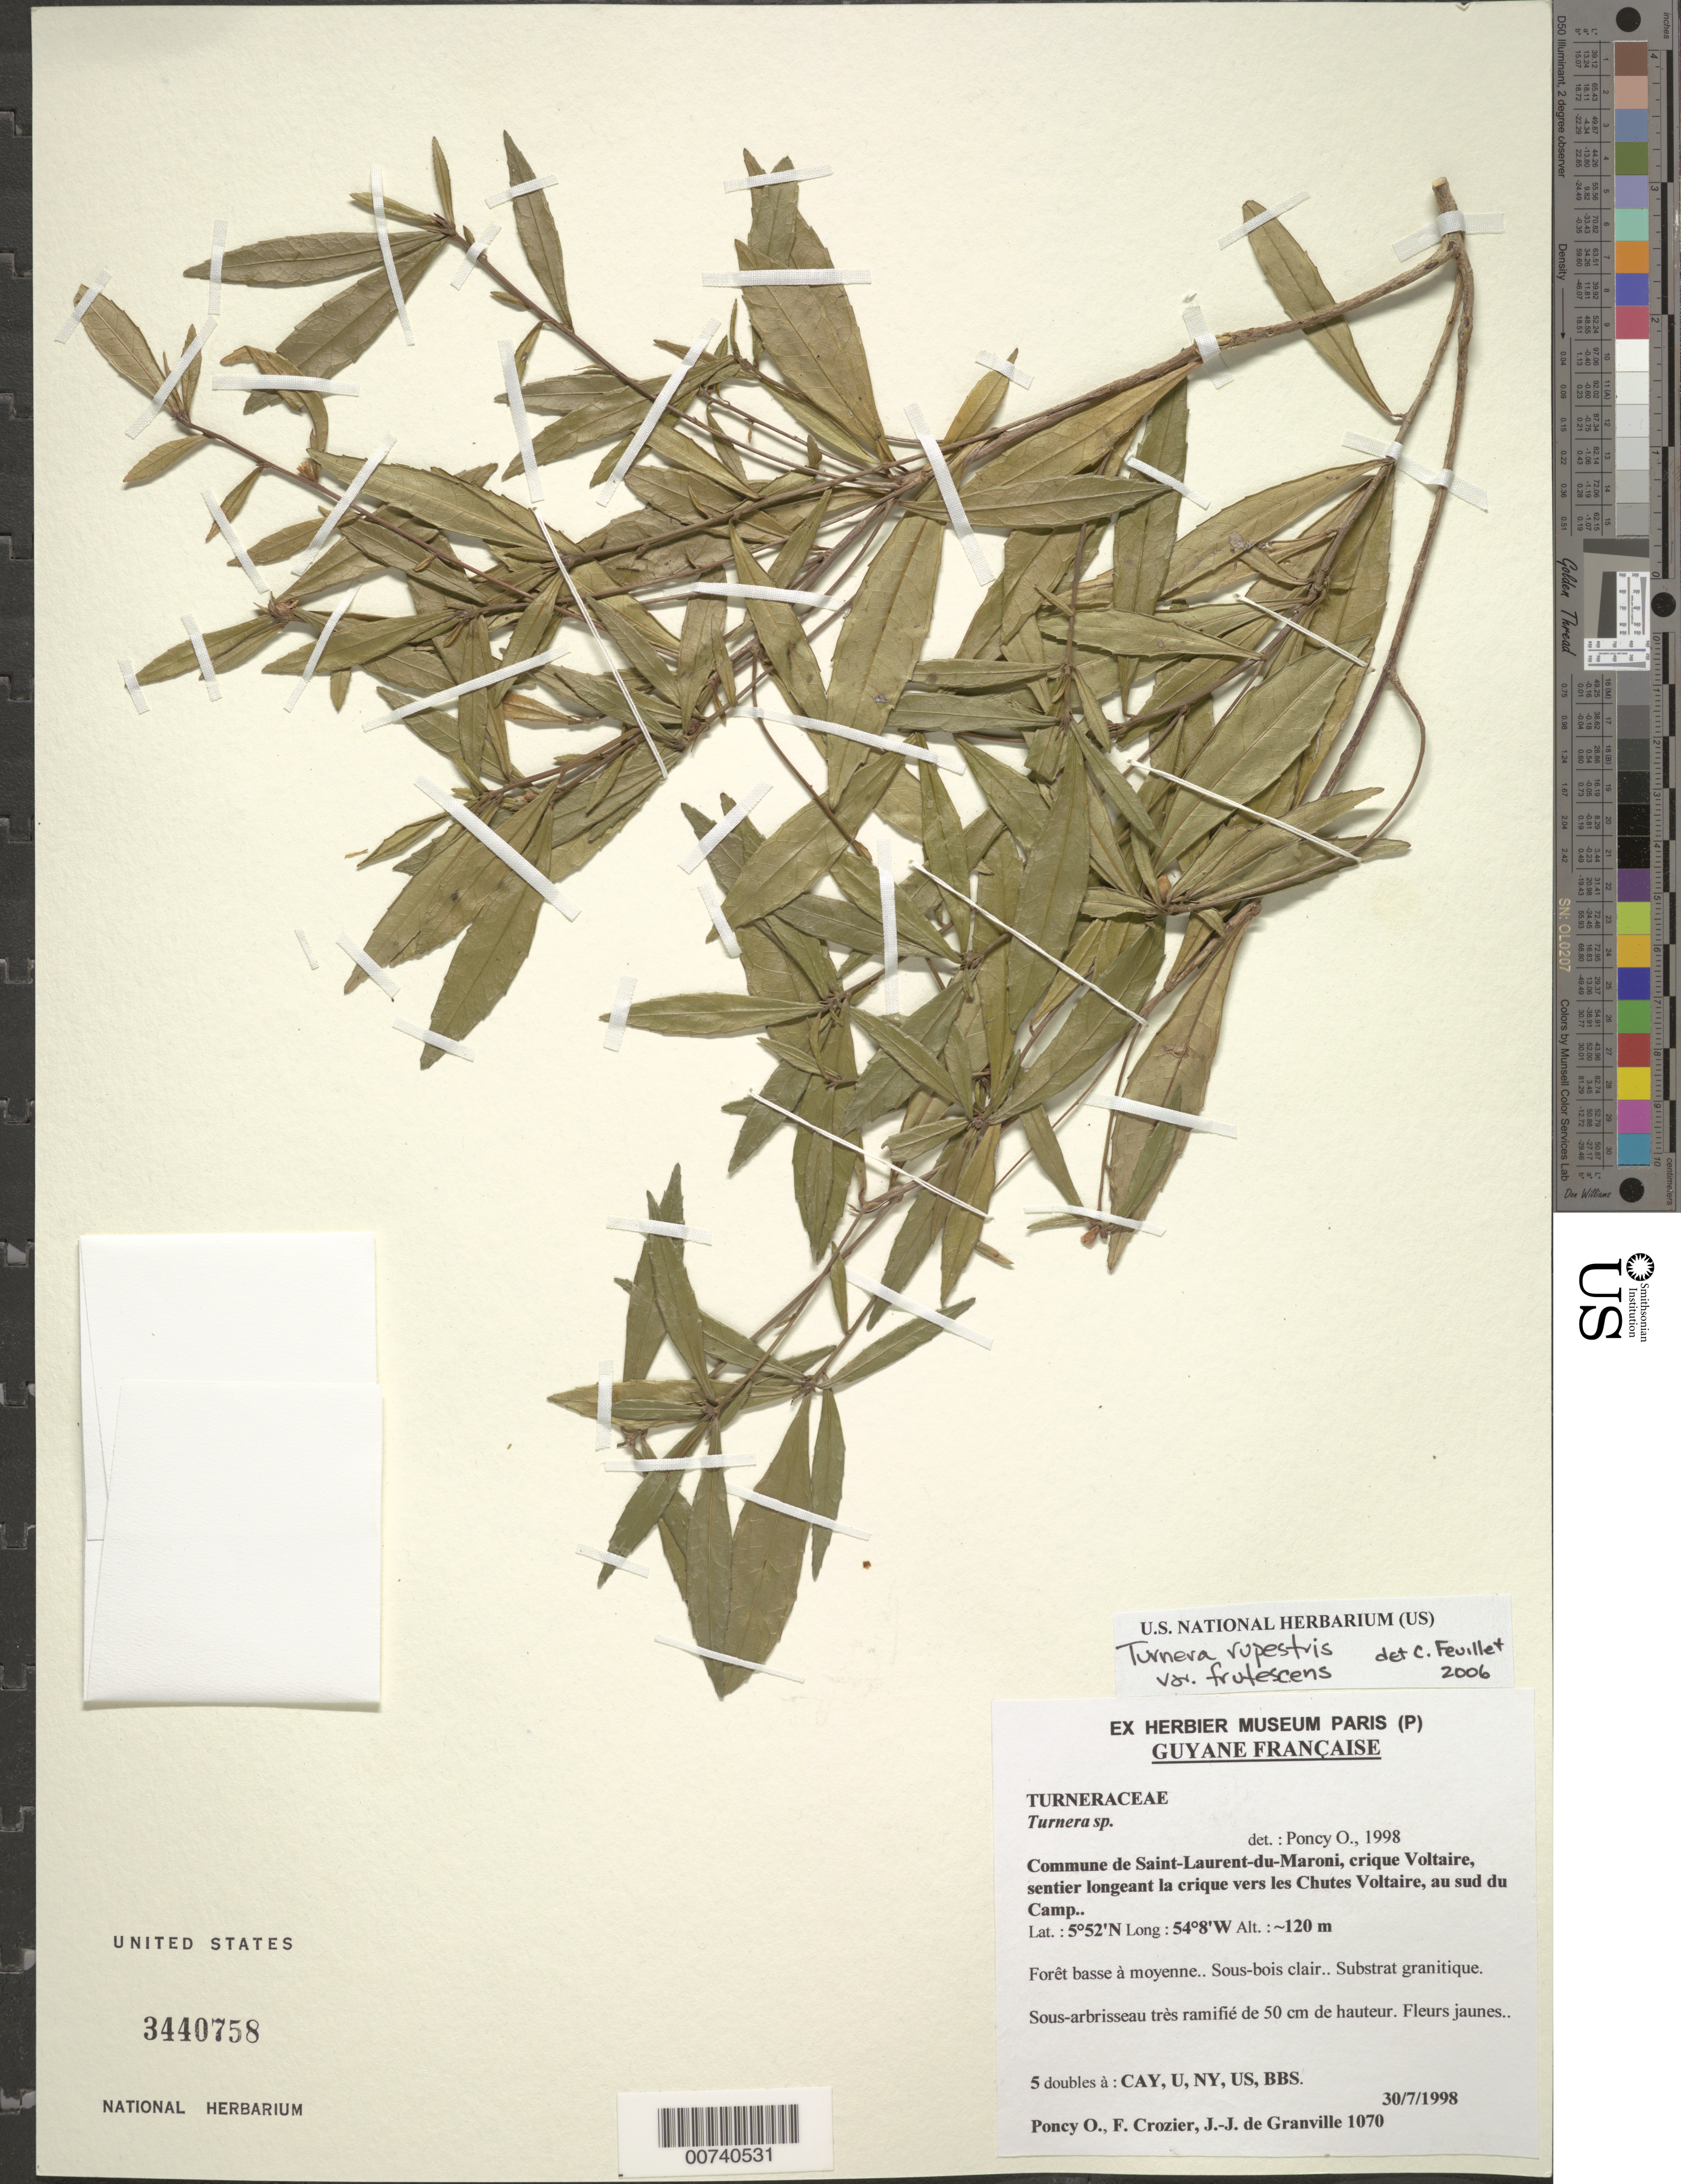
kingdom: Plantae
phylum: Tracheophyta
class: Magnoliopsida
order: Malpighiales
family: Turneraceae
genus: Turnera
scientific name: Turnera rupestris var. frutescens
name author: (Aubl.) Urb.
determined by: Feuillet, C.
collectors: O. Poncy, F. Crozier & J.-J. de Granville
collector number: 1070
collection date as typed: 30-Jul-98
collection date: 1998-07-30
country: French Guiana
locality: Commune de Saint Laurent du Maroni, crique Volatire, near Chutes Voltaire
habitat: Low to medium forest; bright understory, granite substrate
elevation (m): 120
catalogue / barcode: US 3440758